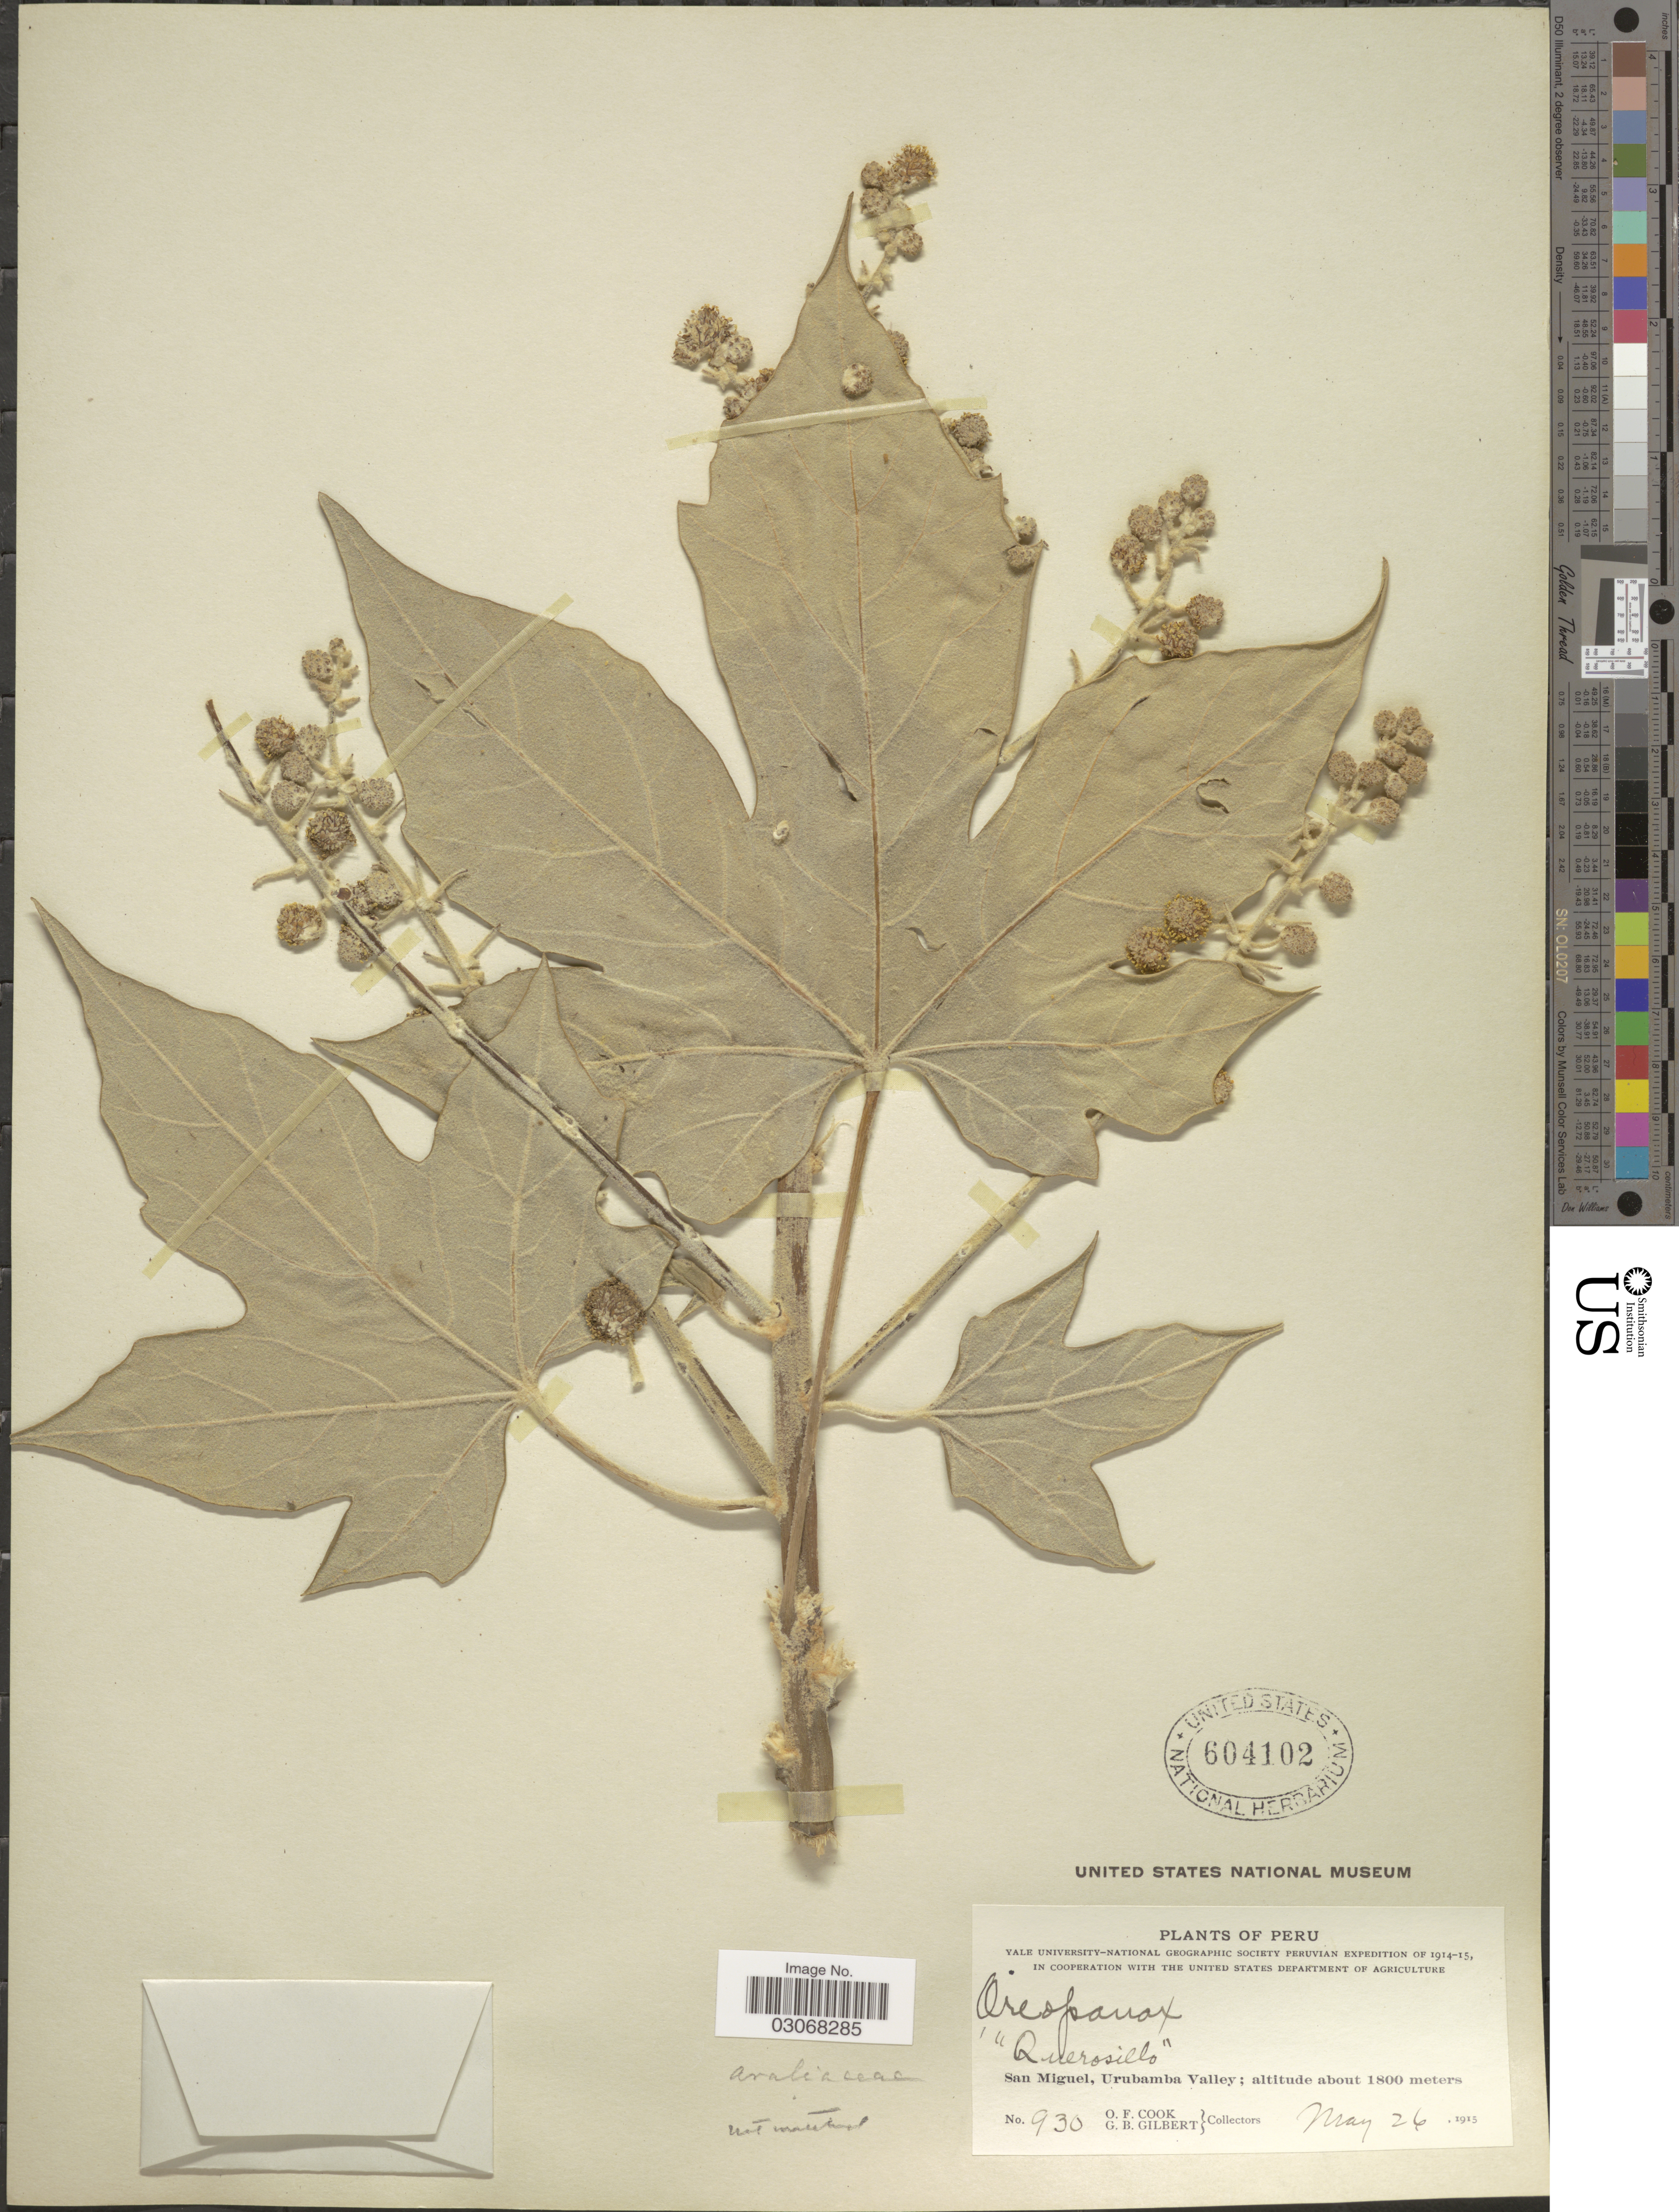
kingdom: Plantae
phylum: Tracheophyta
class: Magnoliopsida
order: Apiales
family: Araliaceae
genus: Oreopanax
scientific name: Oreopanax sp.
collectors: O. F. Cook & G. B. Gilbert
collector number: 930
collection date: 1915-05-26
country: Peru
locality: San Miguel, Urubamba Valley.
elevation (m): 1800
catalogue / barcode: US 604102